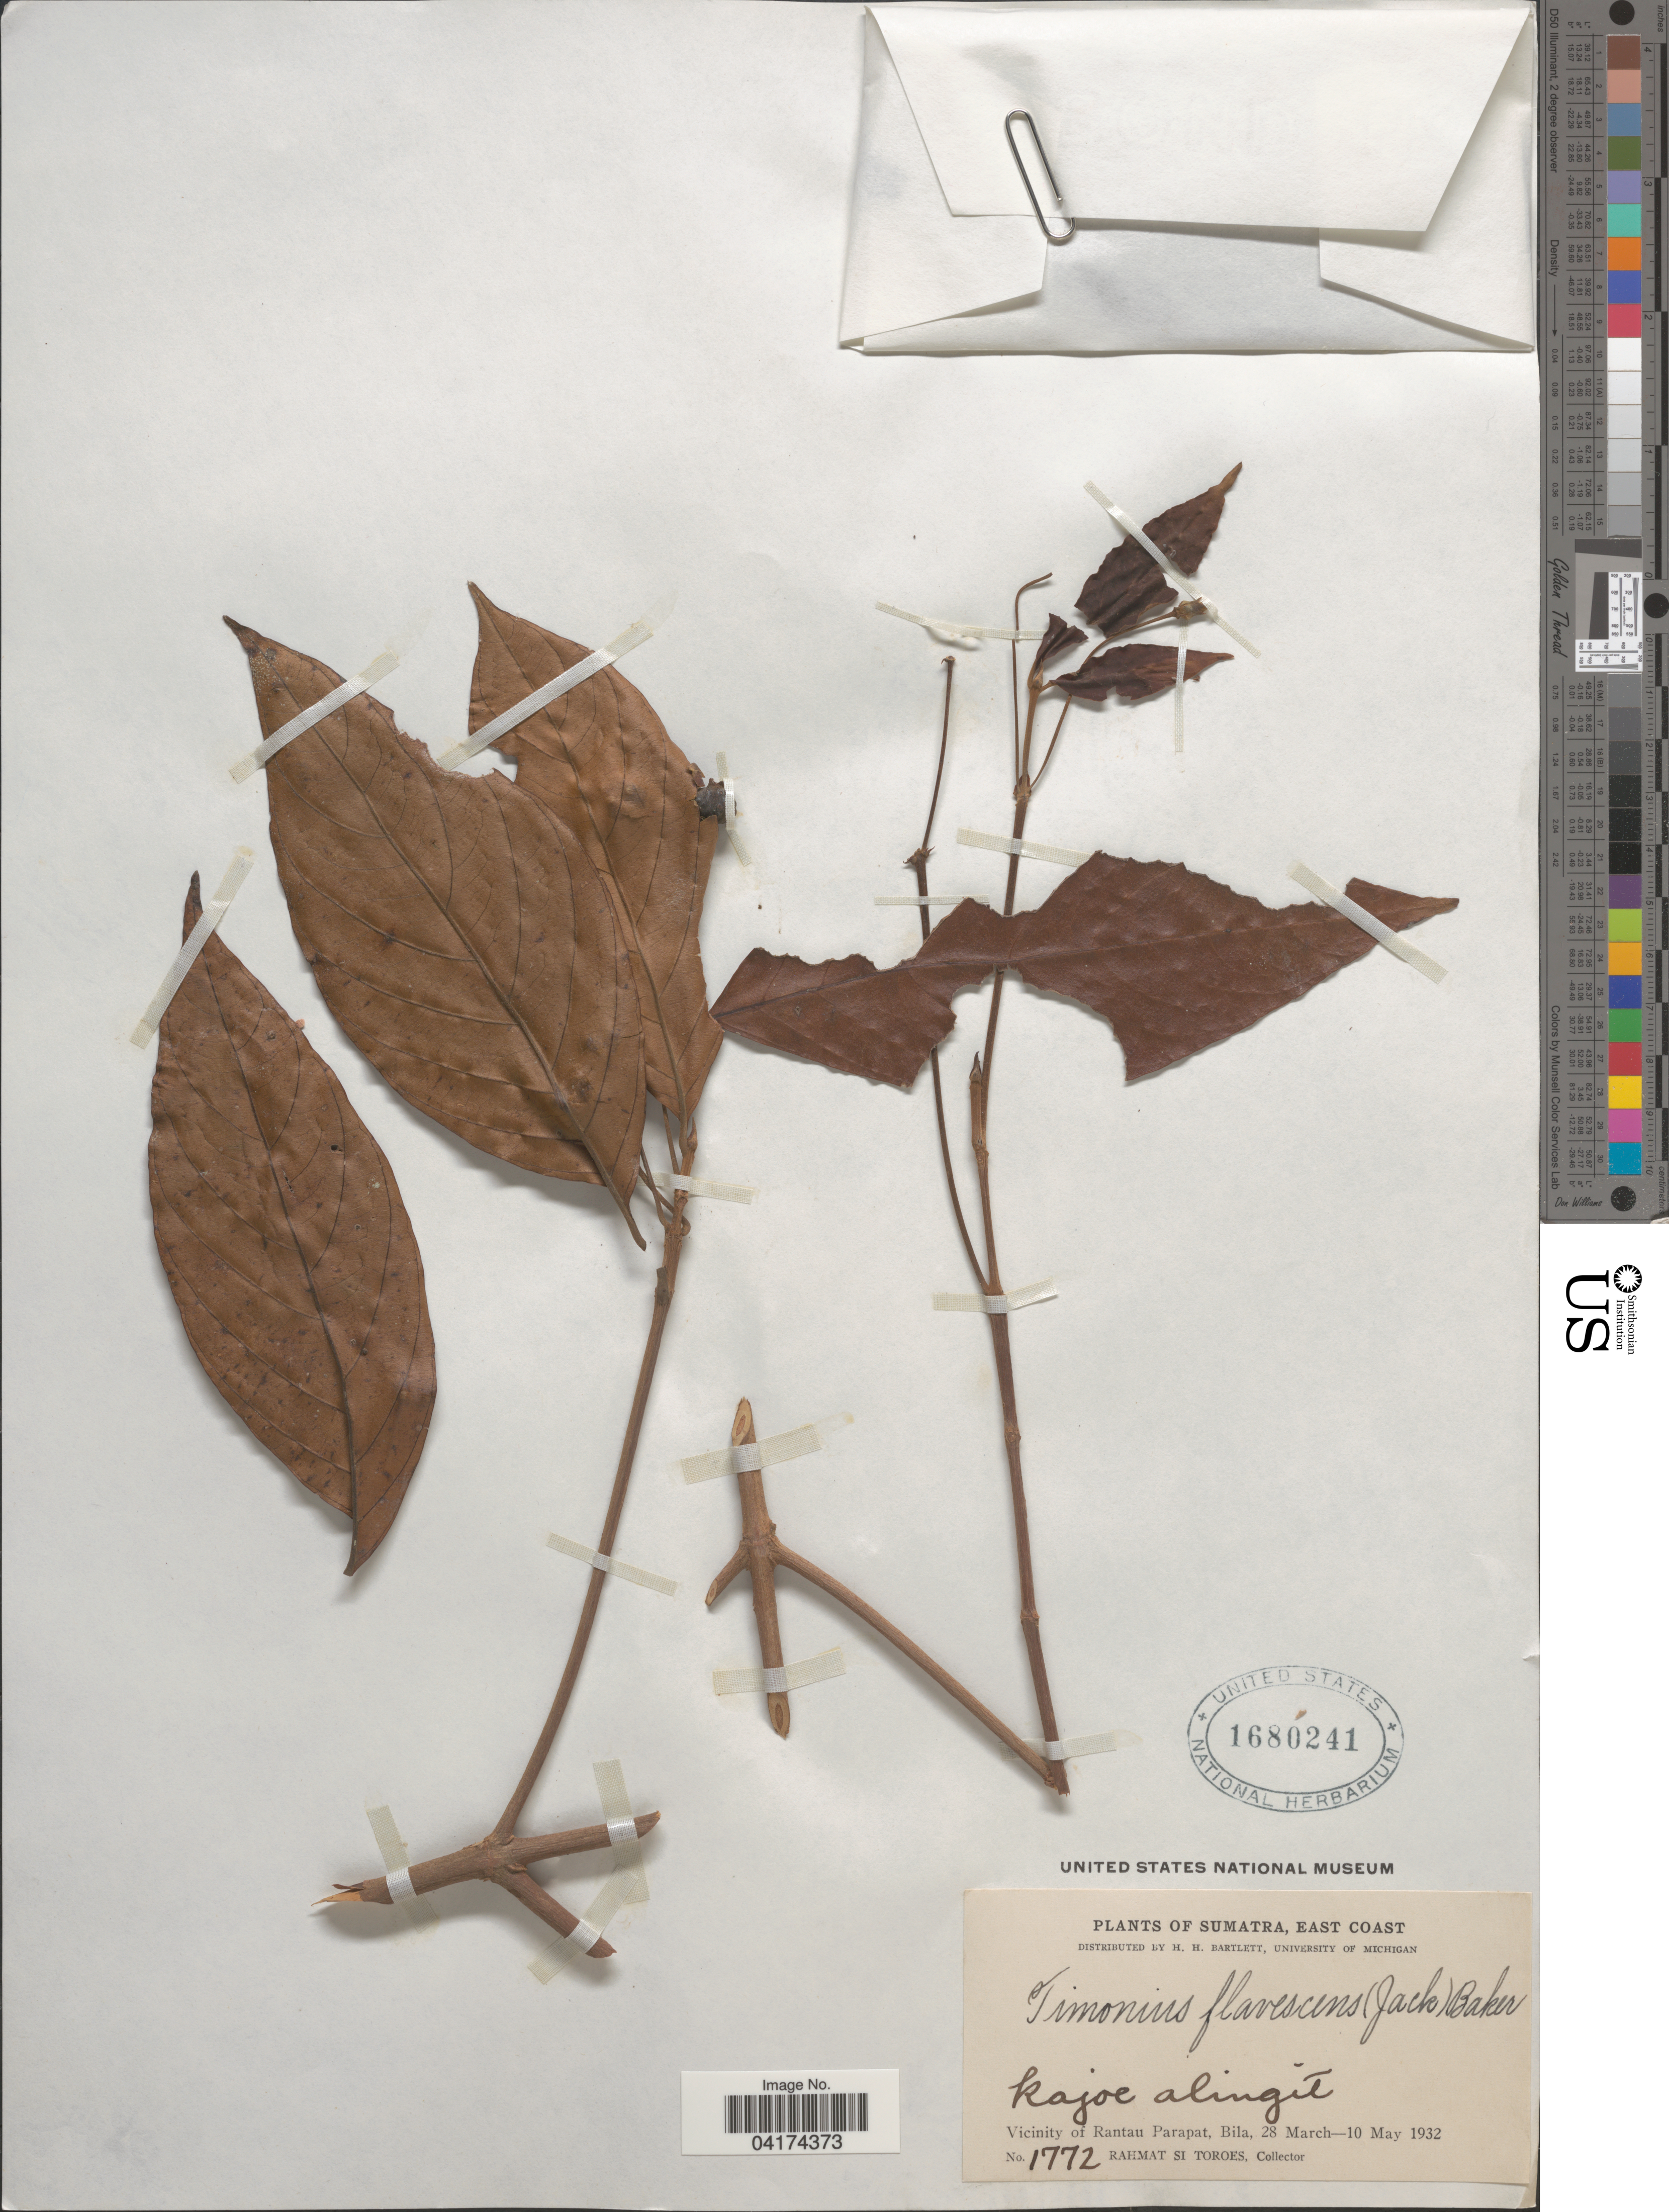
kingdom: Plantae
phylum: Tracheophyta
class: Magnoliopsida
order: Gentianales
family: Rubiaceae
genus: Timonius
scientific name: Timonius flavescens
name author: (Jack) Baker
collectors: Rahmat Si Boeea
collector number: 1772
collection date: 1932-03-28/1932-05-10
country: Indonesia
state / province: Sumatra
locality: East Coast. Vicinity of Rantau Parapat, Bila.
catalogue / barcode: US 1680241